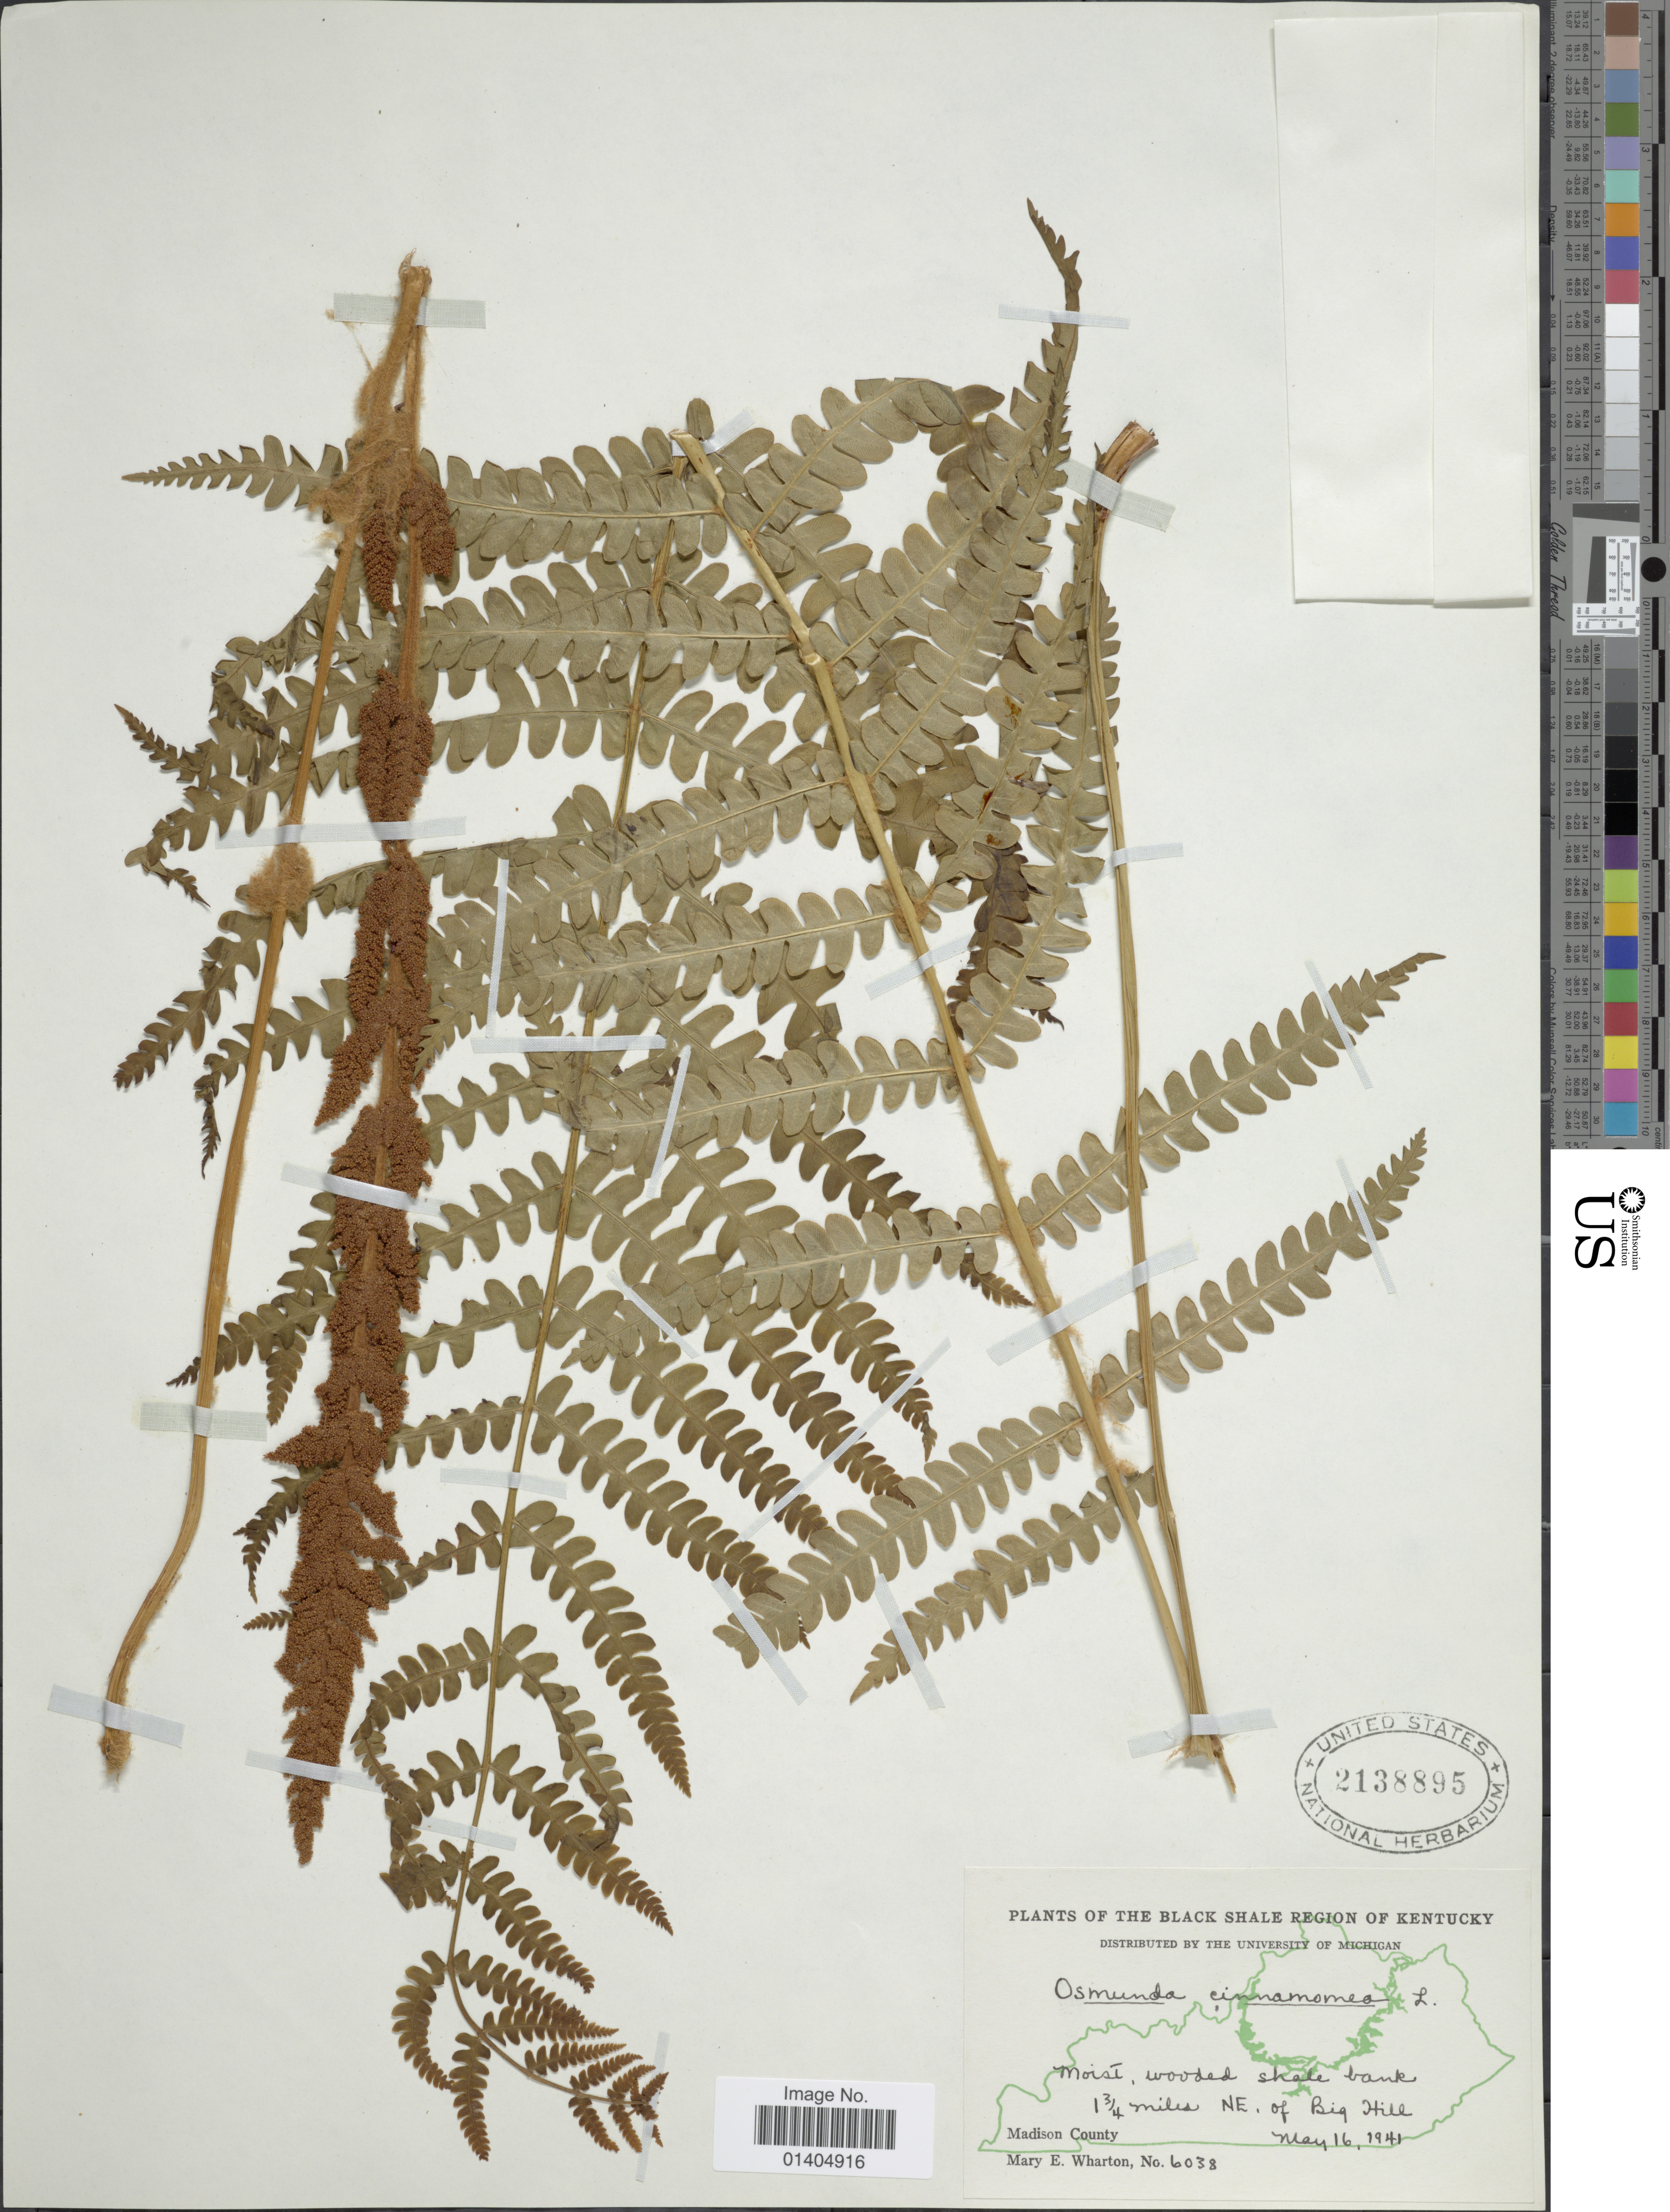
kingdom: Plantae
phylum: Tracheophyta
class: Polypodiopsida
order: Osmundales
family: Osmundaceae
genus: Osmundastrum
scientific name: Osmundastrum cinnamomeum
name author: (L.) C. Presl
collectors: M. Wharton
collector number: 6038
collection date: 1941-05-16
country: United States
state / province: Kentucky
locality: The Black Shale Region of Kentucky, 1¾ miles NE of Big Hill, Madison County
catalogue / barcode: US 2138895